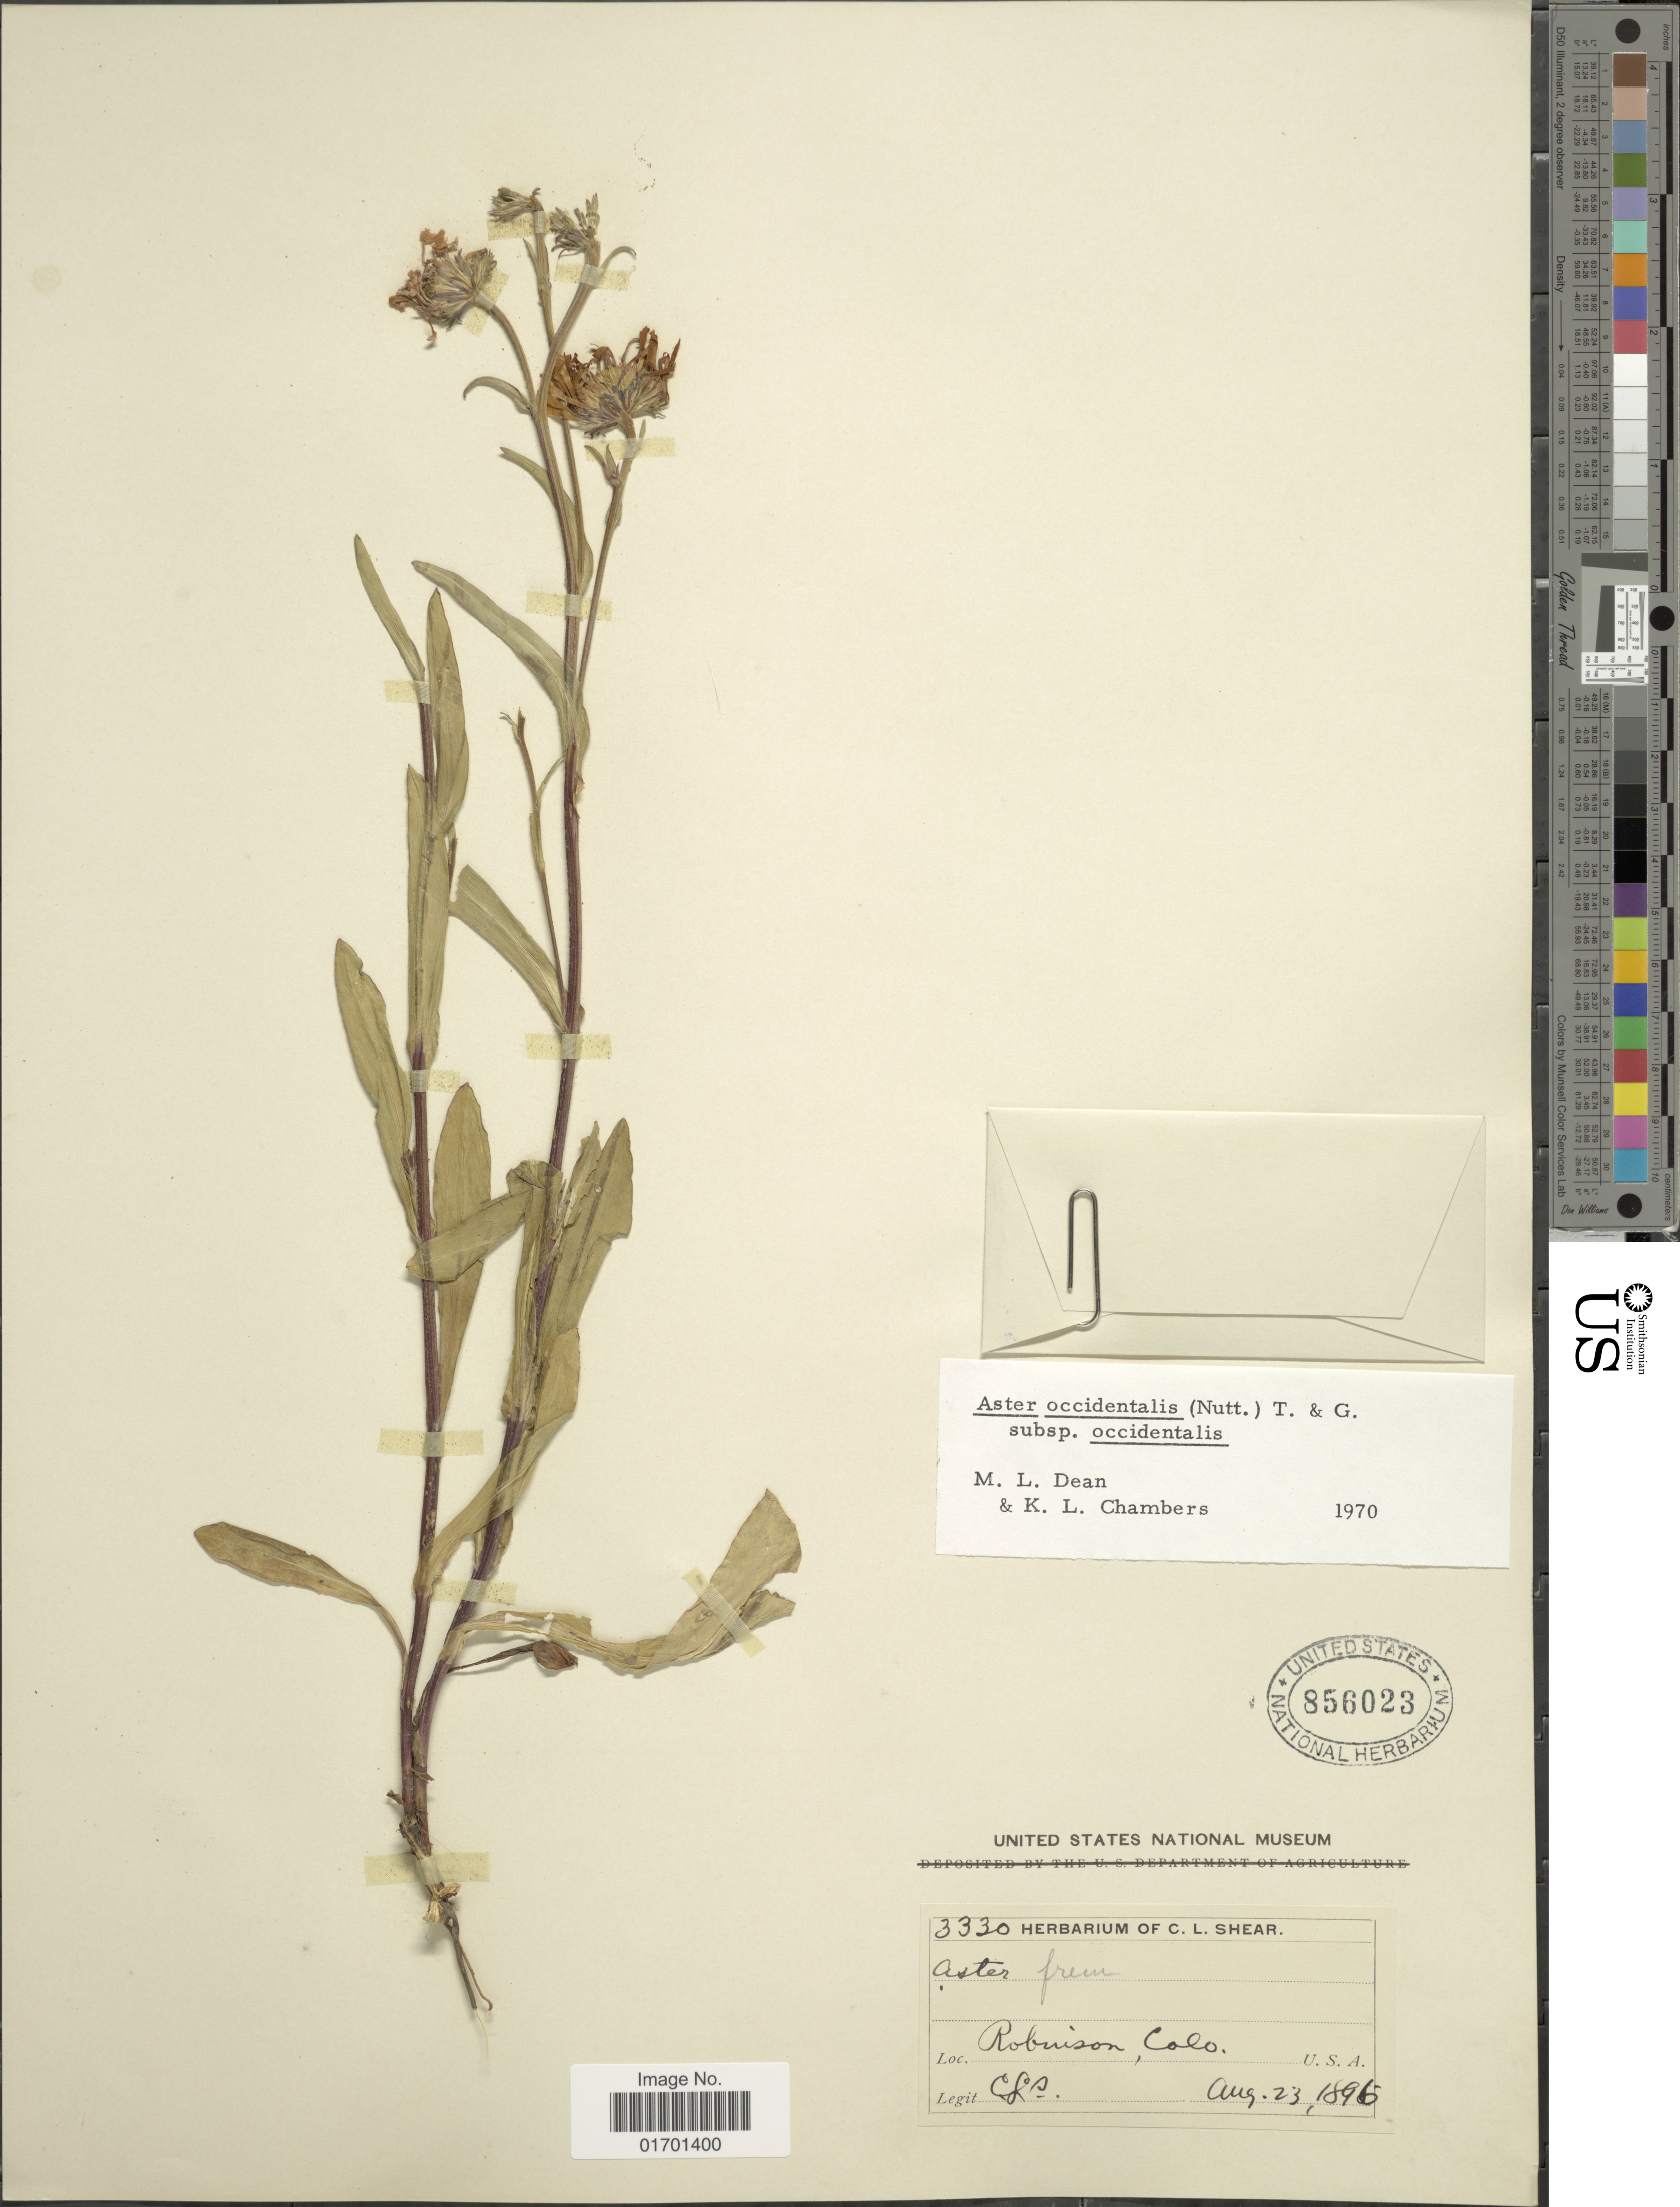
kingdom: Plantae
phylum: Tracheophyta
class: Magnoliopsida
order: Asterales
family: Asteraceae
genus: Symphyotrichum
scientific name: Symphyotrichum spathulatum var. spathulatum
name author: (Lindl.) G.L. Nesom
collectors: C. L. Shear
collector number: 3330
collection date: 1896-08-23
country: United States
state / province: Colorado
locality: Robinson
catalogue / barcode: US 856023